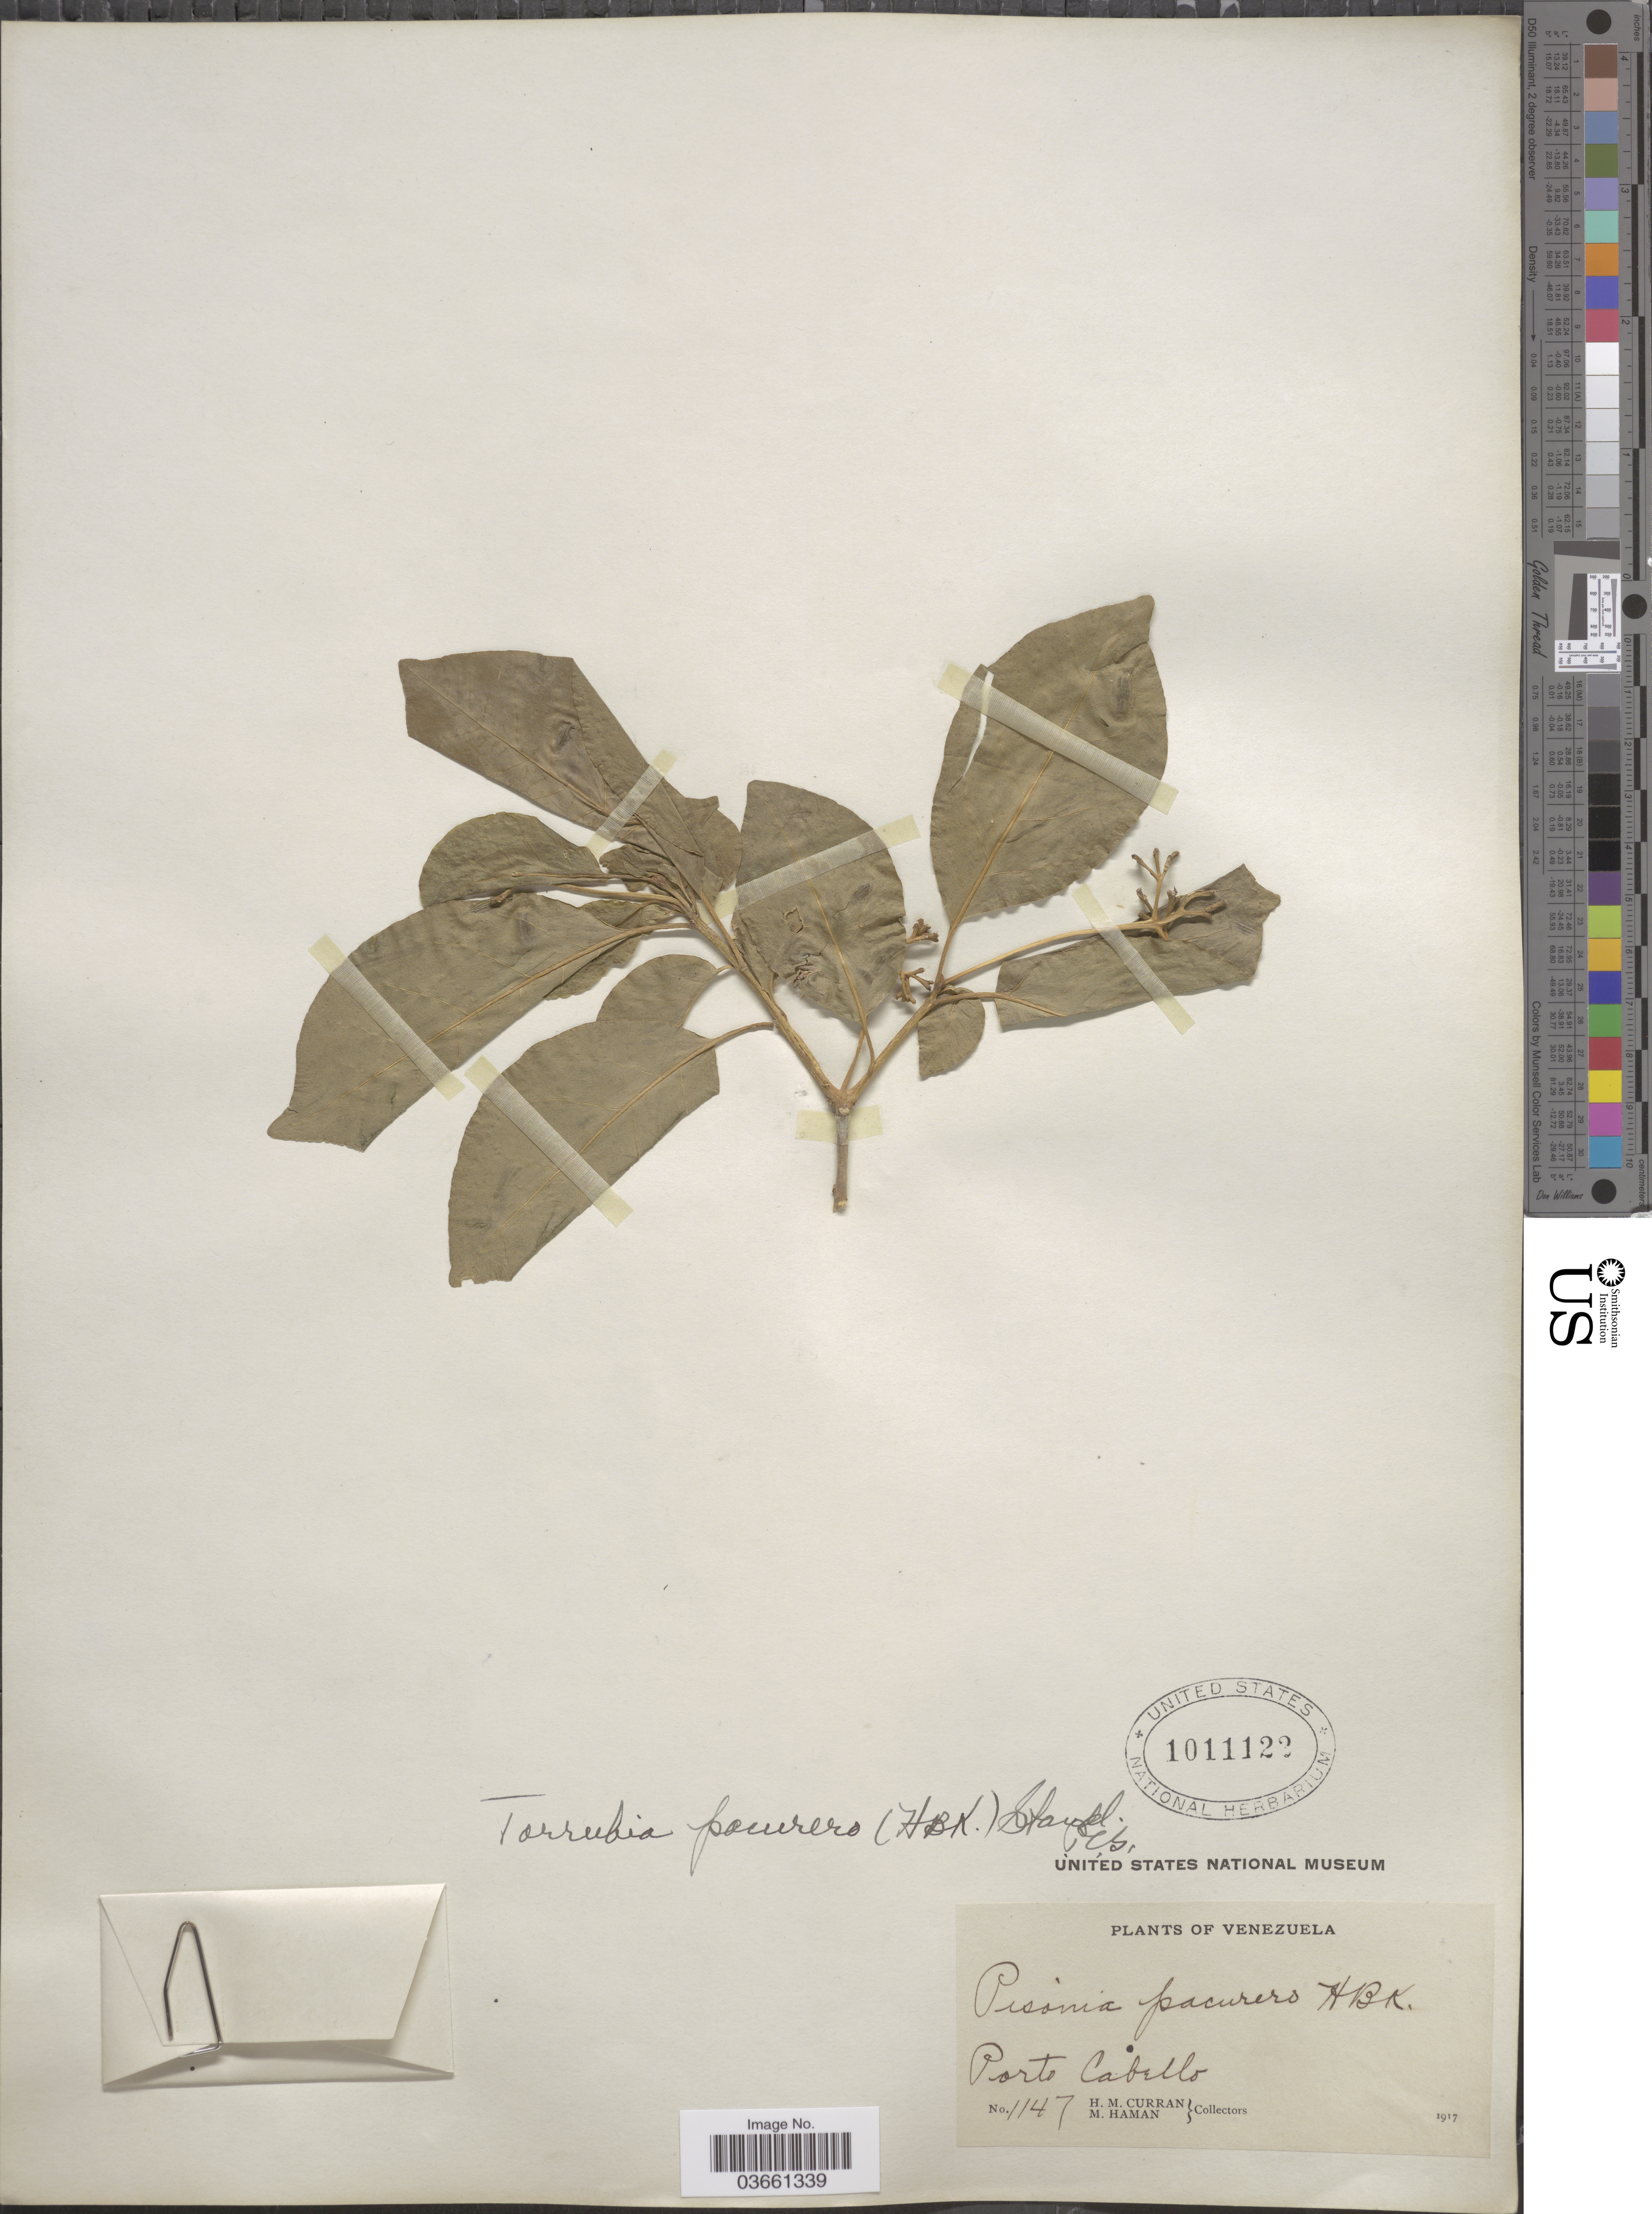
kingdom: Plantae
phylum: Tracheophyta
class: Magnoliopsida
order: Caryophyllales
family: Nyctaginaceae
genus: Guapira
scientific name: Guapira pacurero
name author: (Kunth) Little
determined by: Strong, Mark T., (BOT), Smithsonian Institution - National Museum of Natural History (UNITED STATES)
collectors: H. M. Curran & M. Haman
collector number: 1147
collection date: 1917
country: Venezuela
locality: Porto Cabello.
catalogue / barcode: US 1011122